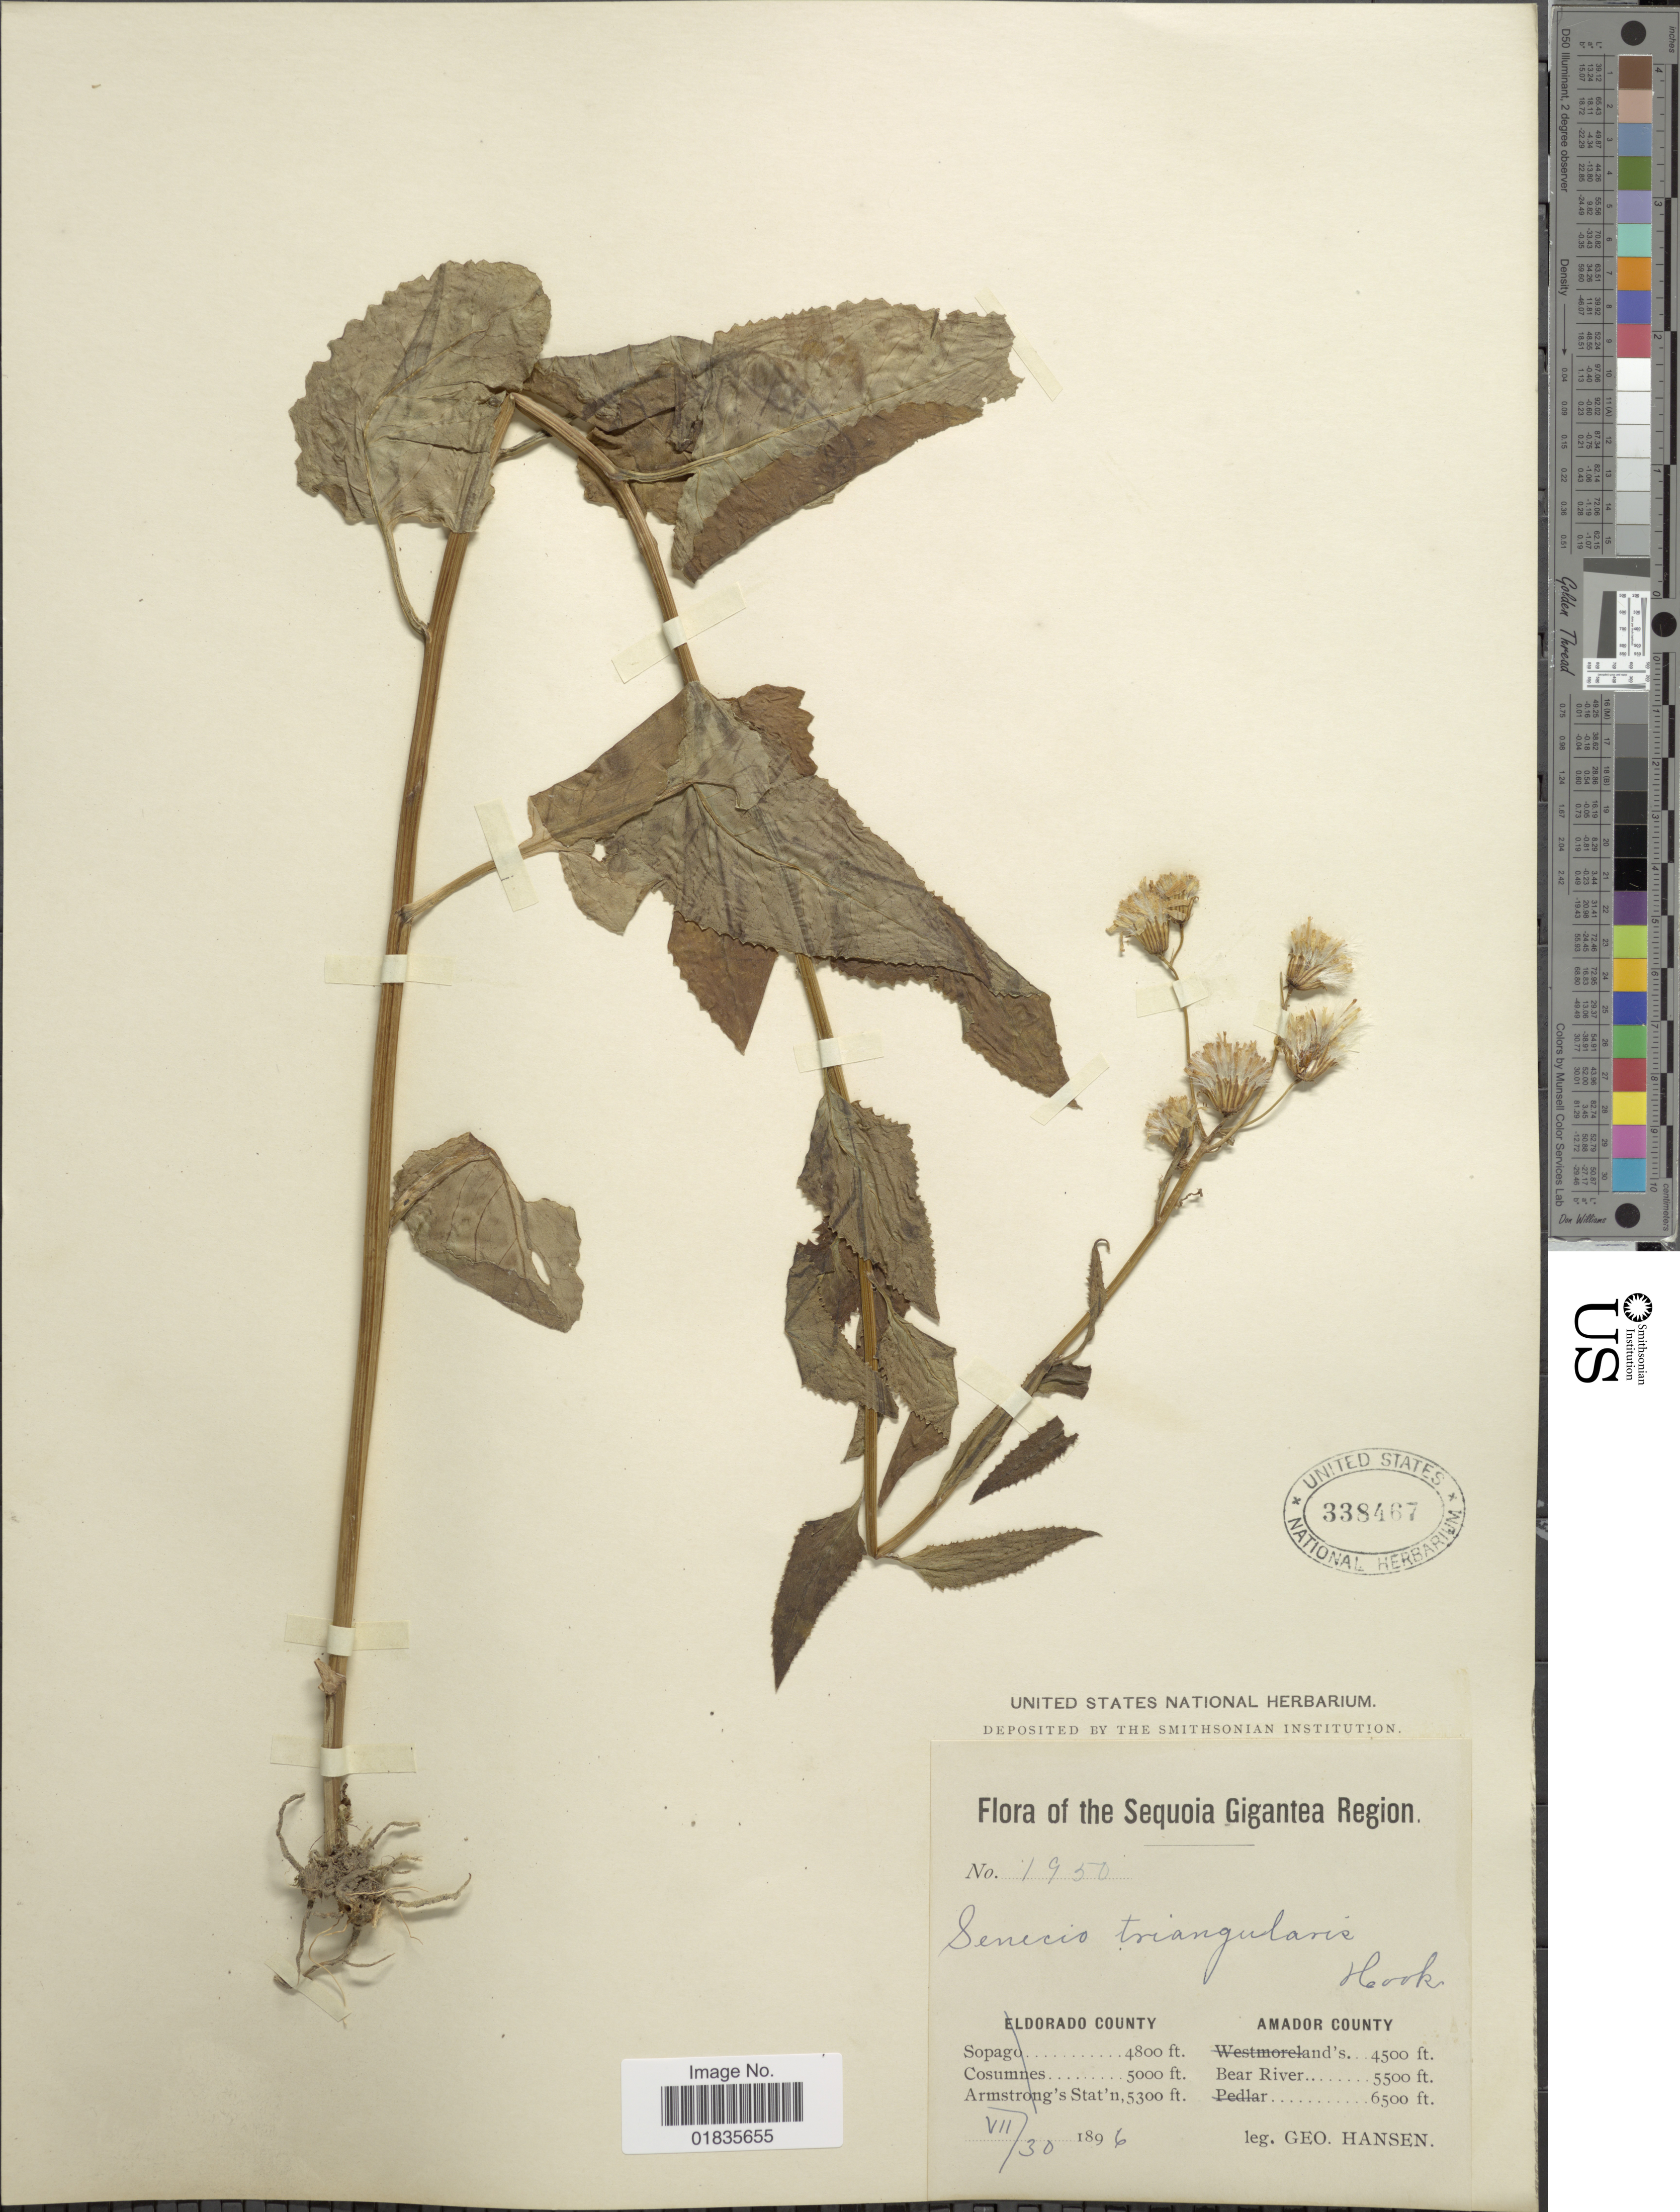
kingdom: Plantae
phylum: Tracheophyta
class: Magnoliopsida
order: Asterales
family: Asteraceae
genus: Senecio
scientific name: Senecio triangularis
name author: Hook.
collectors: G. Hansen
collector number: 1950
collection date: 1896-07-30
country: United States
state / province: California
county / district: Amador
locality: The Sequoia Gigantea Region, Amador County, Bear River.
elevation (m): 1676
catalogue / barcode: US 338467